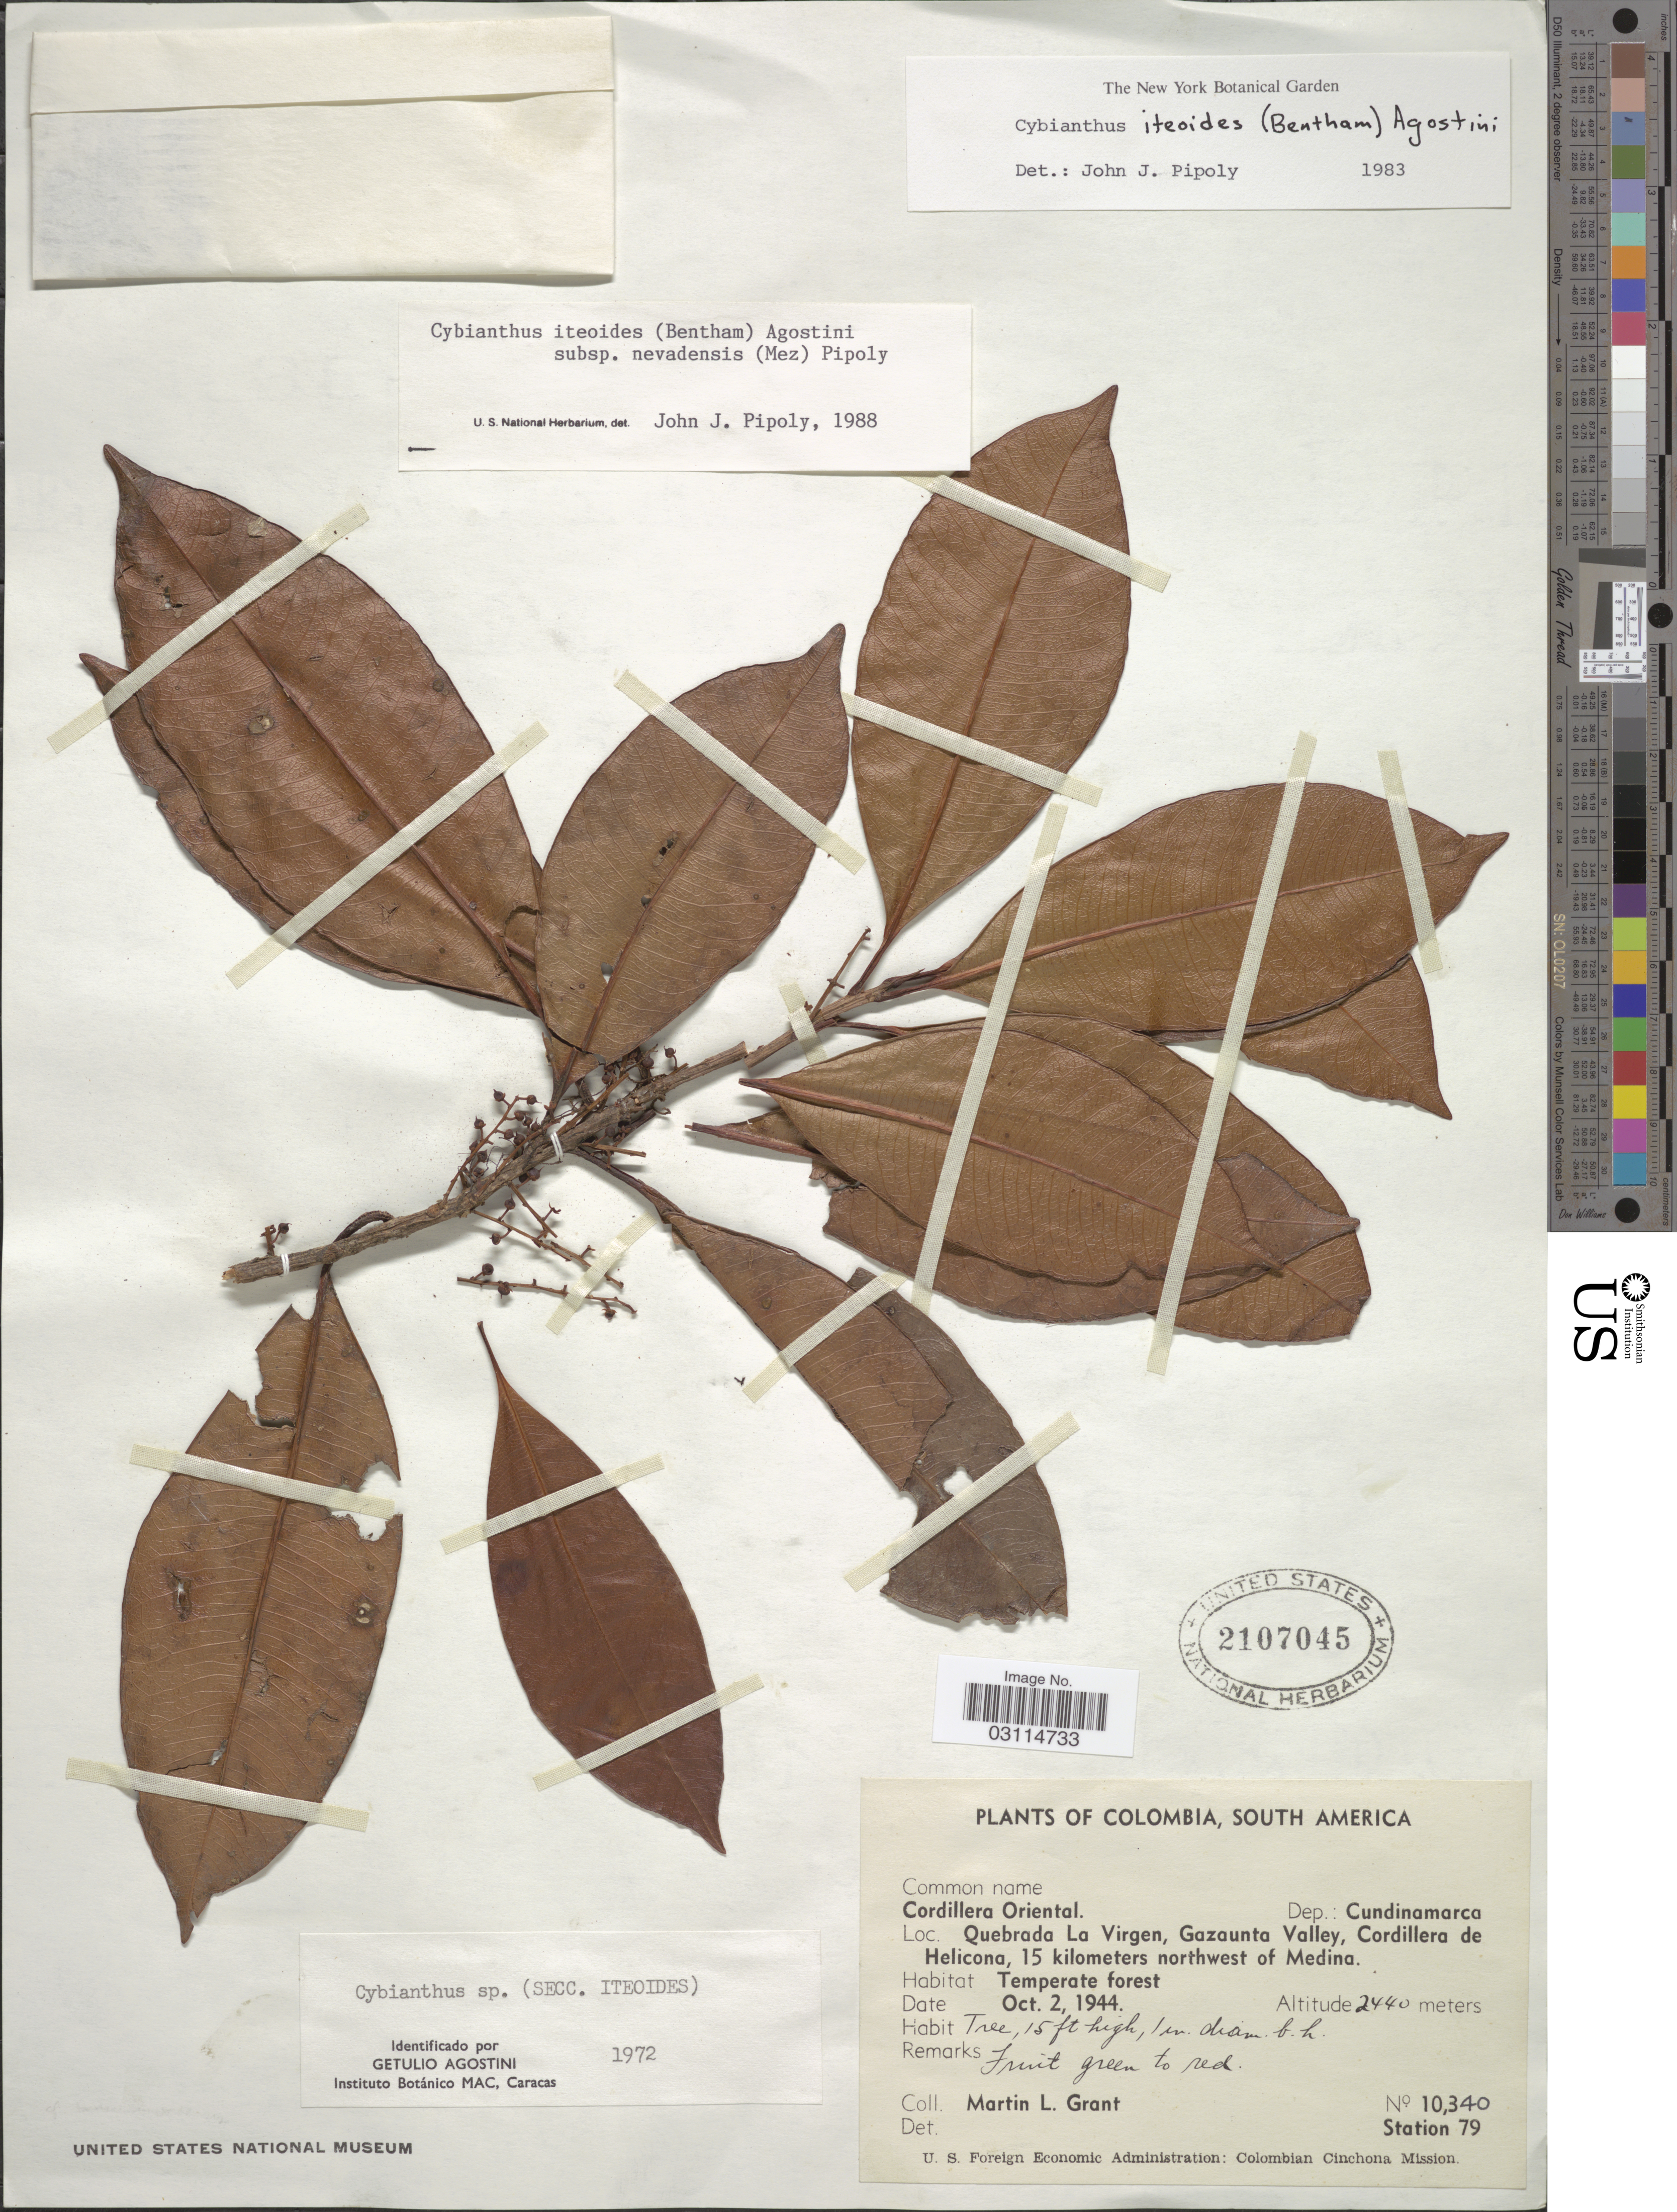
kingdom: Plantae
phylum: Tracheophyta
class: Magnoliopsida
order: Ericales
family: Primulaceae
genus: Cybianthus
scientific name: Cybianthus iteoides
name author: (Benth.) G. Agostini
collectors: M. L. Grant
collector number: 10340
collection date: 1944-10-02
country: Colombia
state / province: Cundinamarca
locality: Cordillera Oriental, Dep.: Cundinamarca, Quebrada La Virgen, Gazaunta Valley, Cordillera de Helicona, 15 kilometers northwest of Medina, Station 79.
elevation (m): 2440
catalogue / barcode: US 2107045